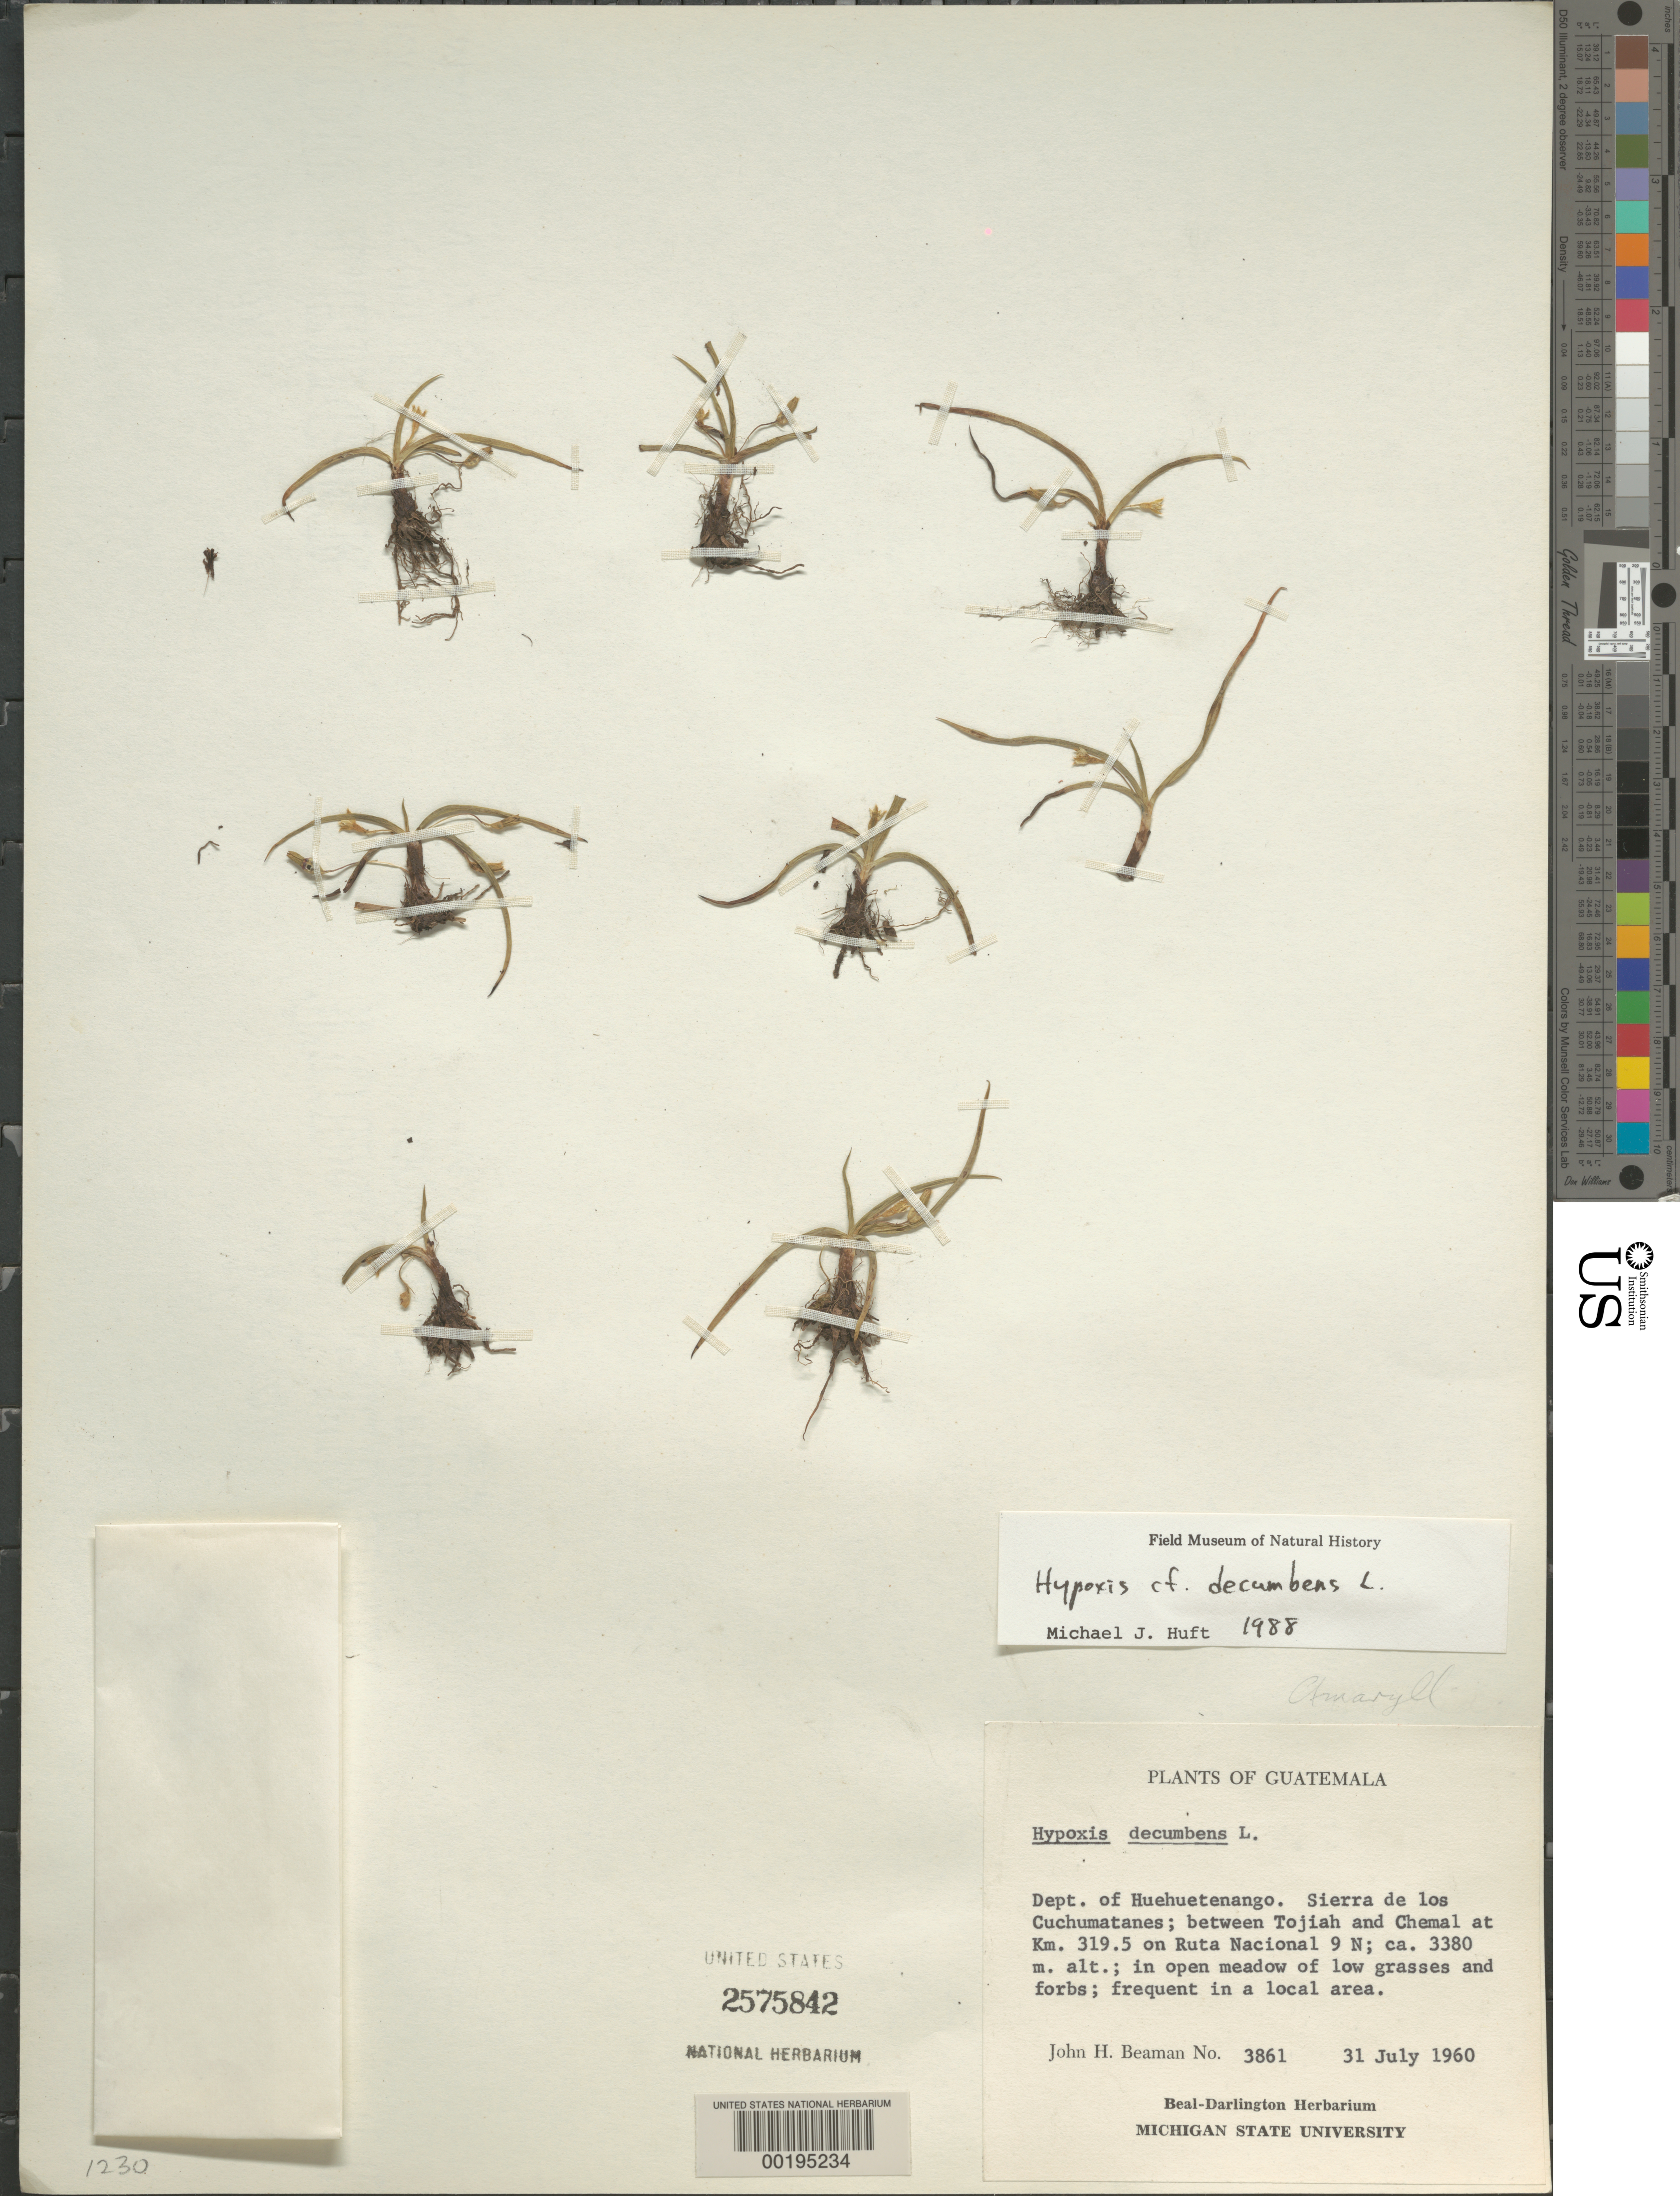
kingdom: Plantae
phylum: Tracheophyta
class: Liliopsida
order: Asparagales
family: Hypoxidaceae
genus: Hypoxis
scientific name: Hypoxis decumbens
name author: L.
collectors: J. H. Beaman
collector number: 3861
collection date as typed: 31 Jul 1960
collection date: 1960-07-31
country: Guatemala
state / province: Huehuetenango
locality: Sierra de las Cuchumatanes, between Tojiah and Chemal at km 319.5 on ruta nacional 9N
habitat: In open meadow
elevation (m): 3380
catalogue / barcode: US 2575842